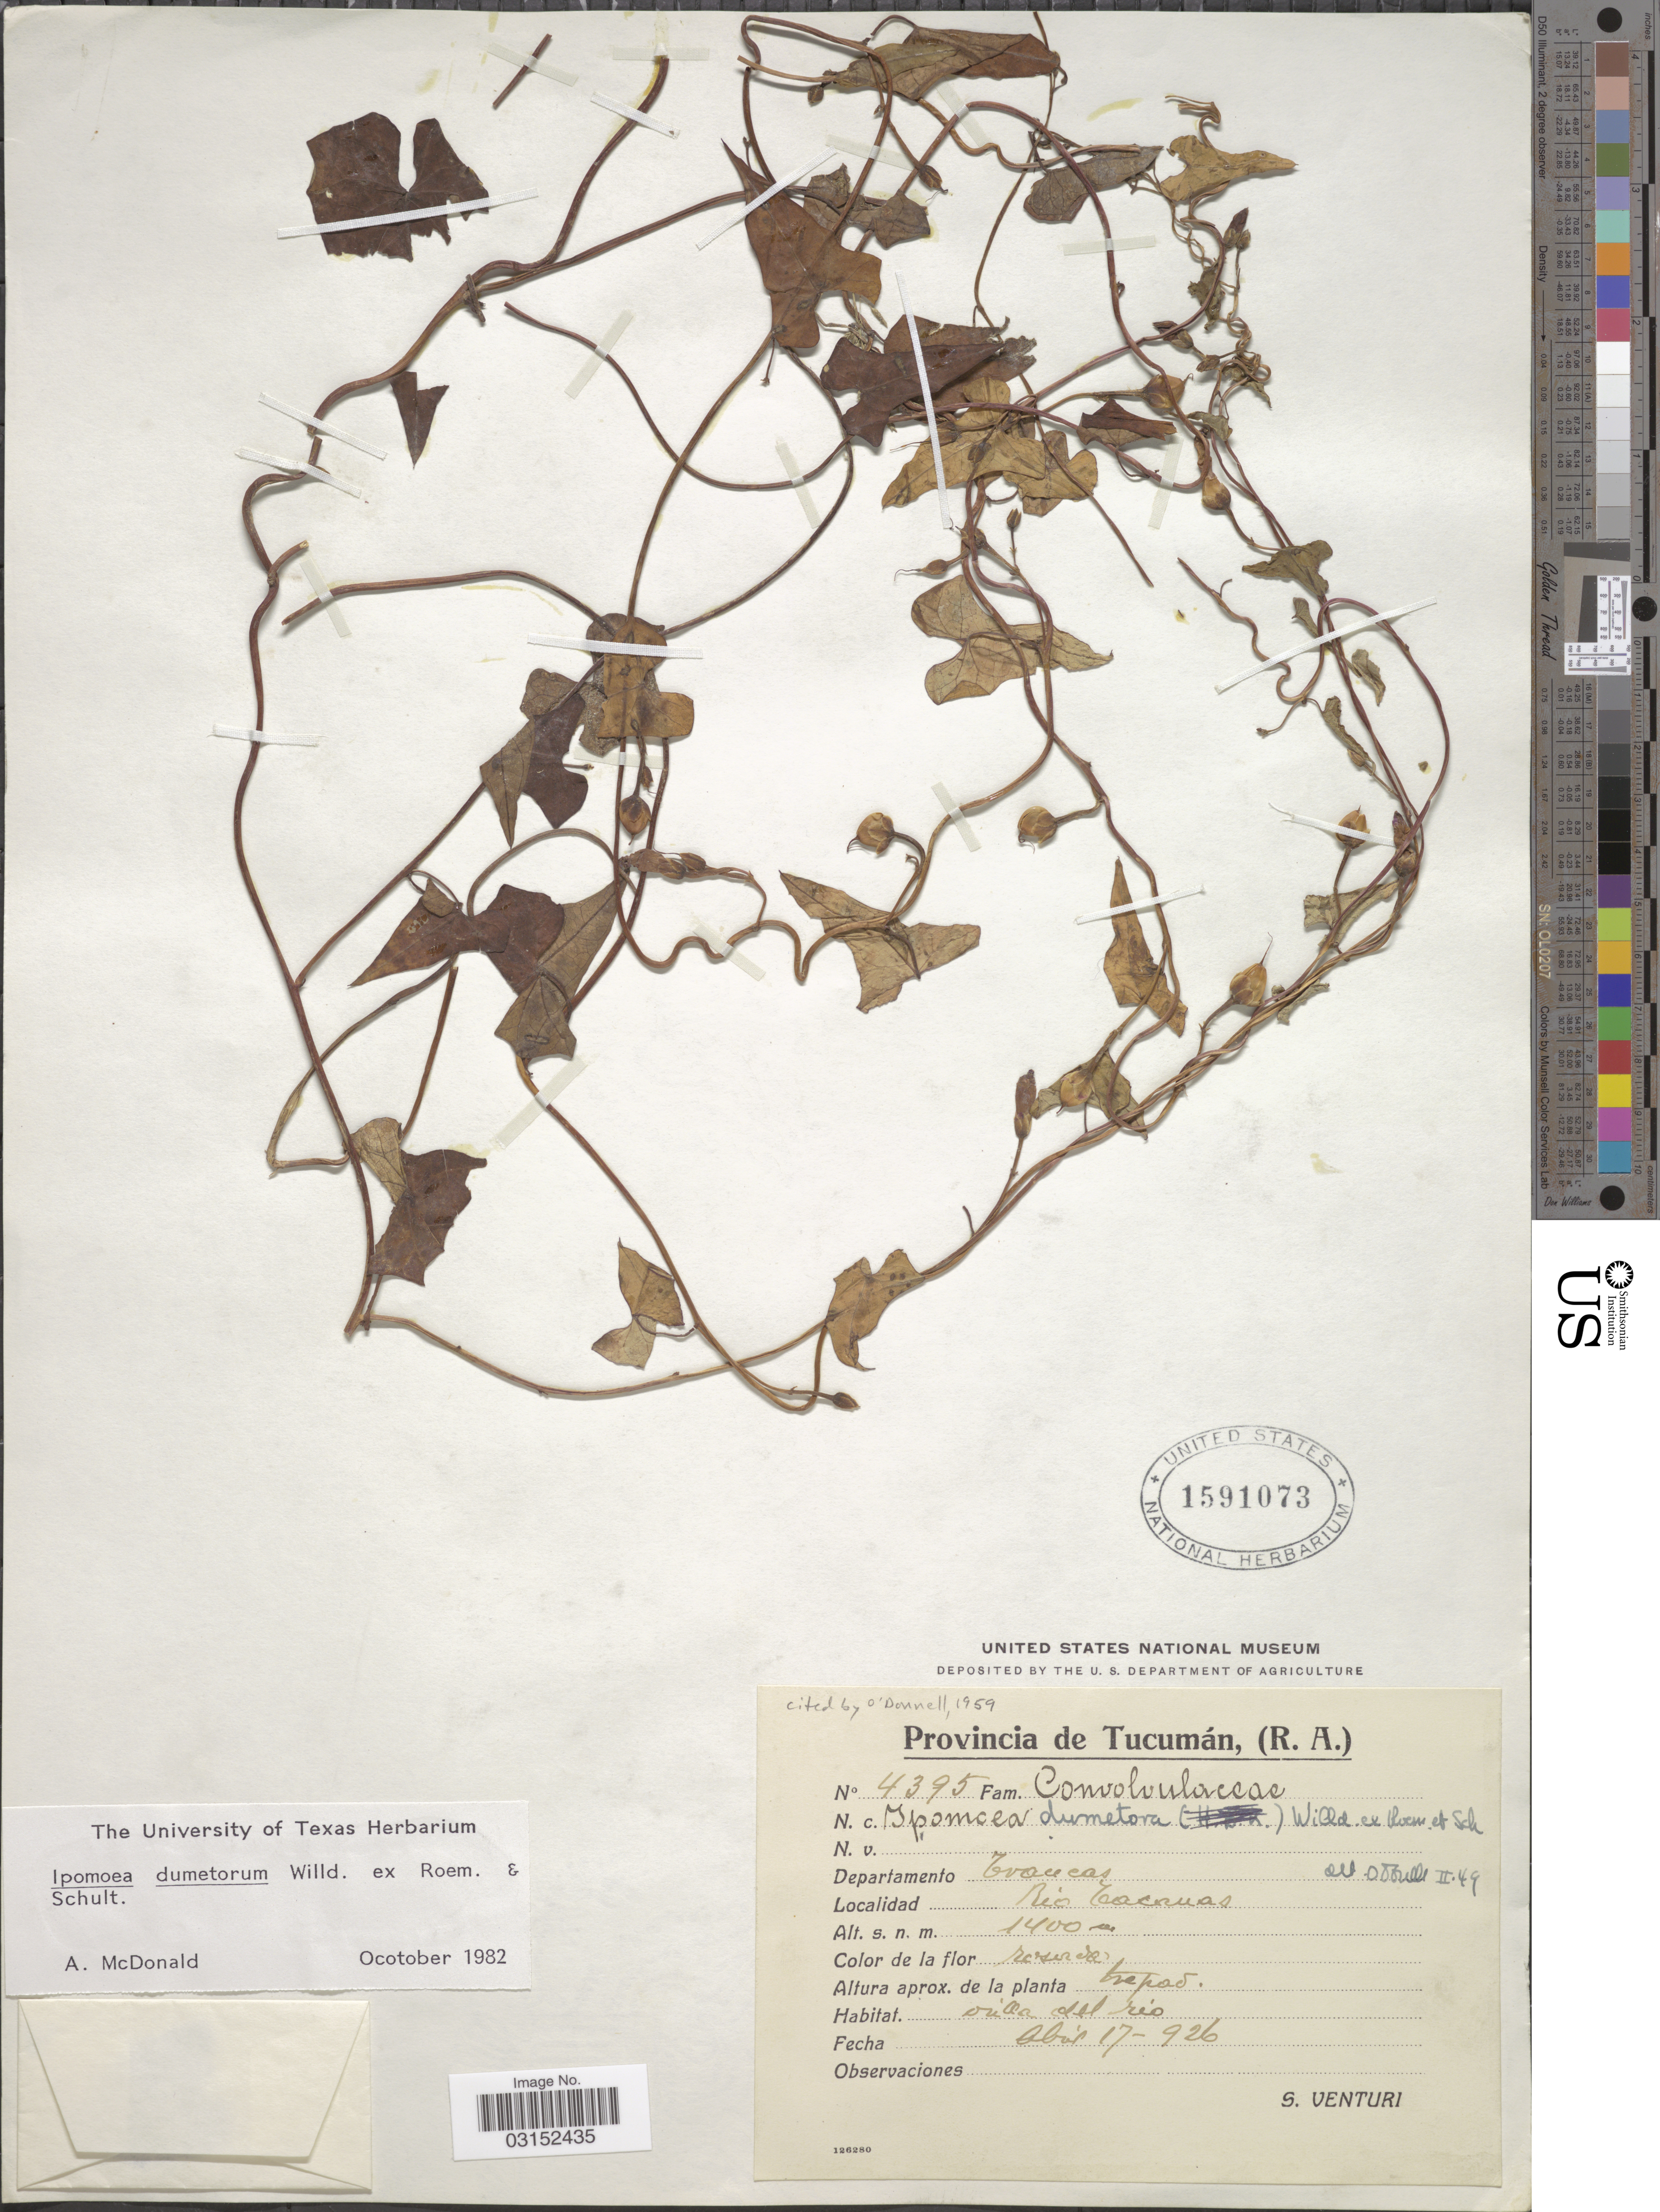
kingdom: Plantae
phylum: Tracheophyta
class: Magnoliopsida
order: Solanales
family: Convolvulaceae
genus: Ipomoea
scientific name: Ipomoea dumetorum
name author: Willd.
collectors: S. Venturi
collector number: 4395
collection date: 1926-04-17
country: Argentina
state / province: Tucuman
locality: Provincia de Tucumán, (R.A.), Departamento Trancas, Rio Trancas.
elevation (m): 1400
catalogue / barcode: US 1591073